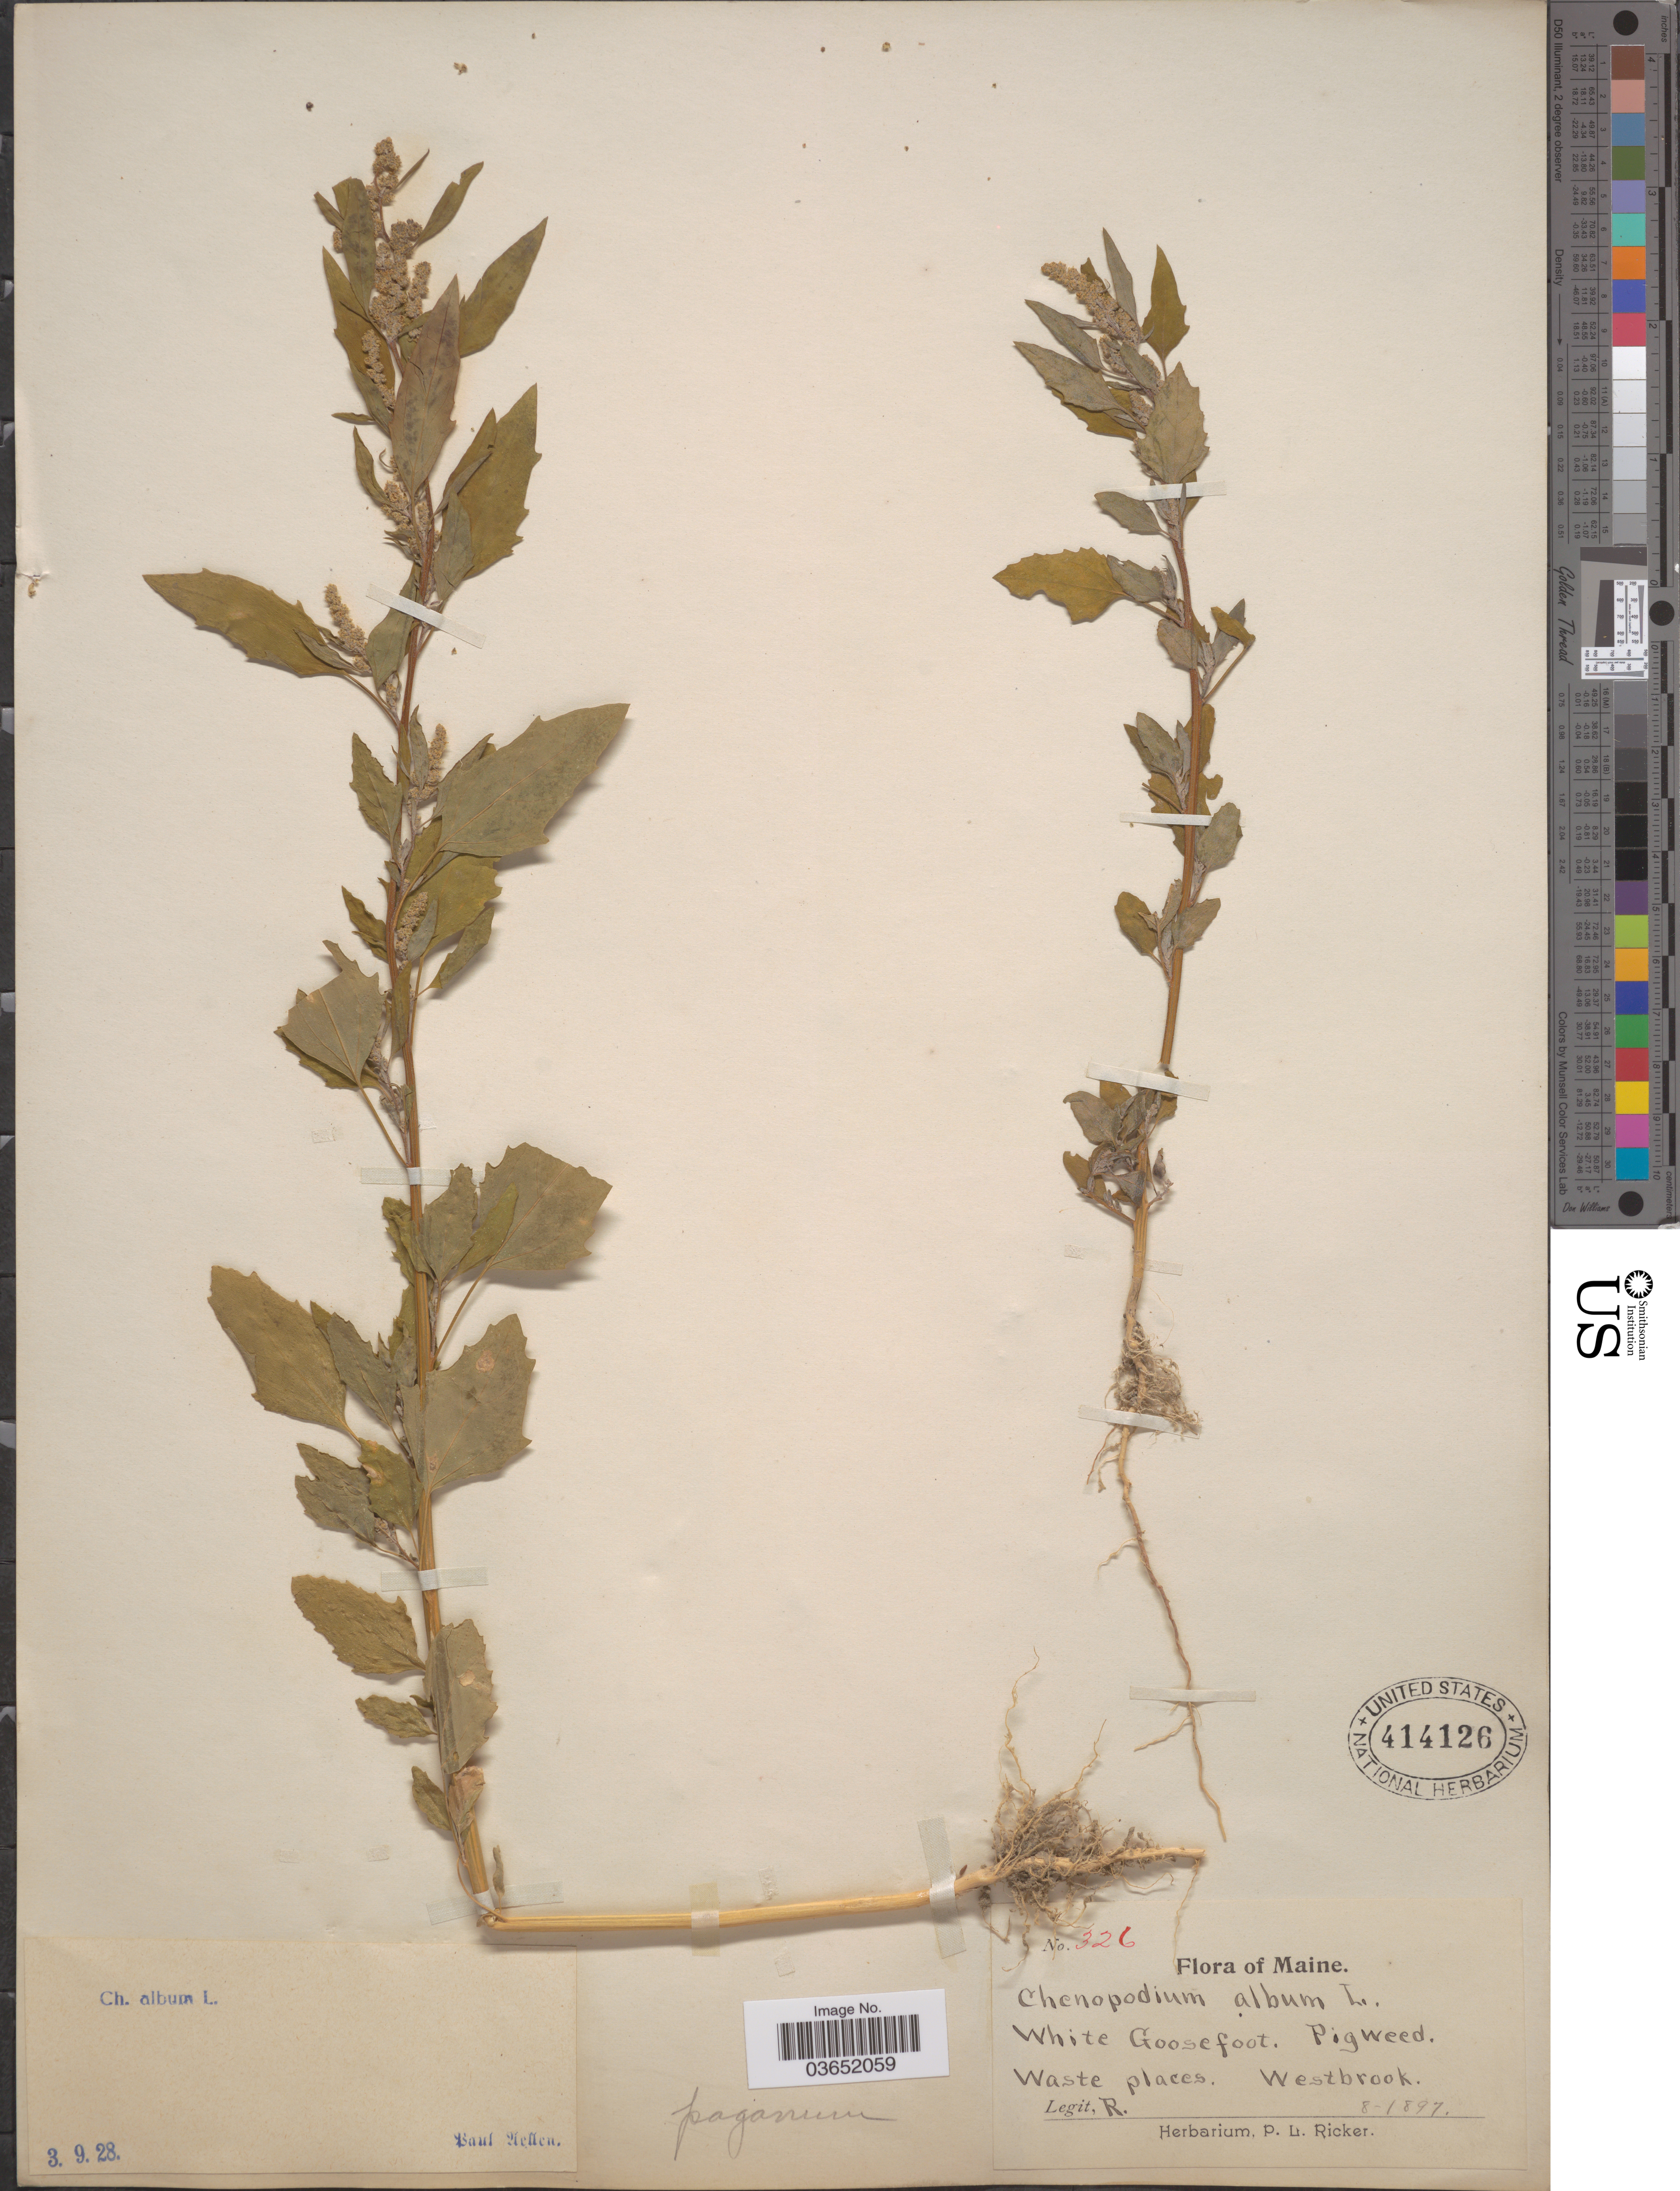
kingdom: Plantae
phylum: Tracheophyta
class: Magnoliopsida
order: Caryophyllales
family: Amaranthaceae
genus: Chenopodium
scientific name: Chenopodium album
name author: L.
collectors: P. Ricker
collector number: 326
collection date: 1897-08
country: United States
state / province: Maine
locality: White Goosefoot. [unsure placement] Westbrook.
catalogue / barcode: US 414126